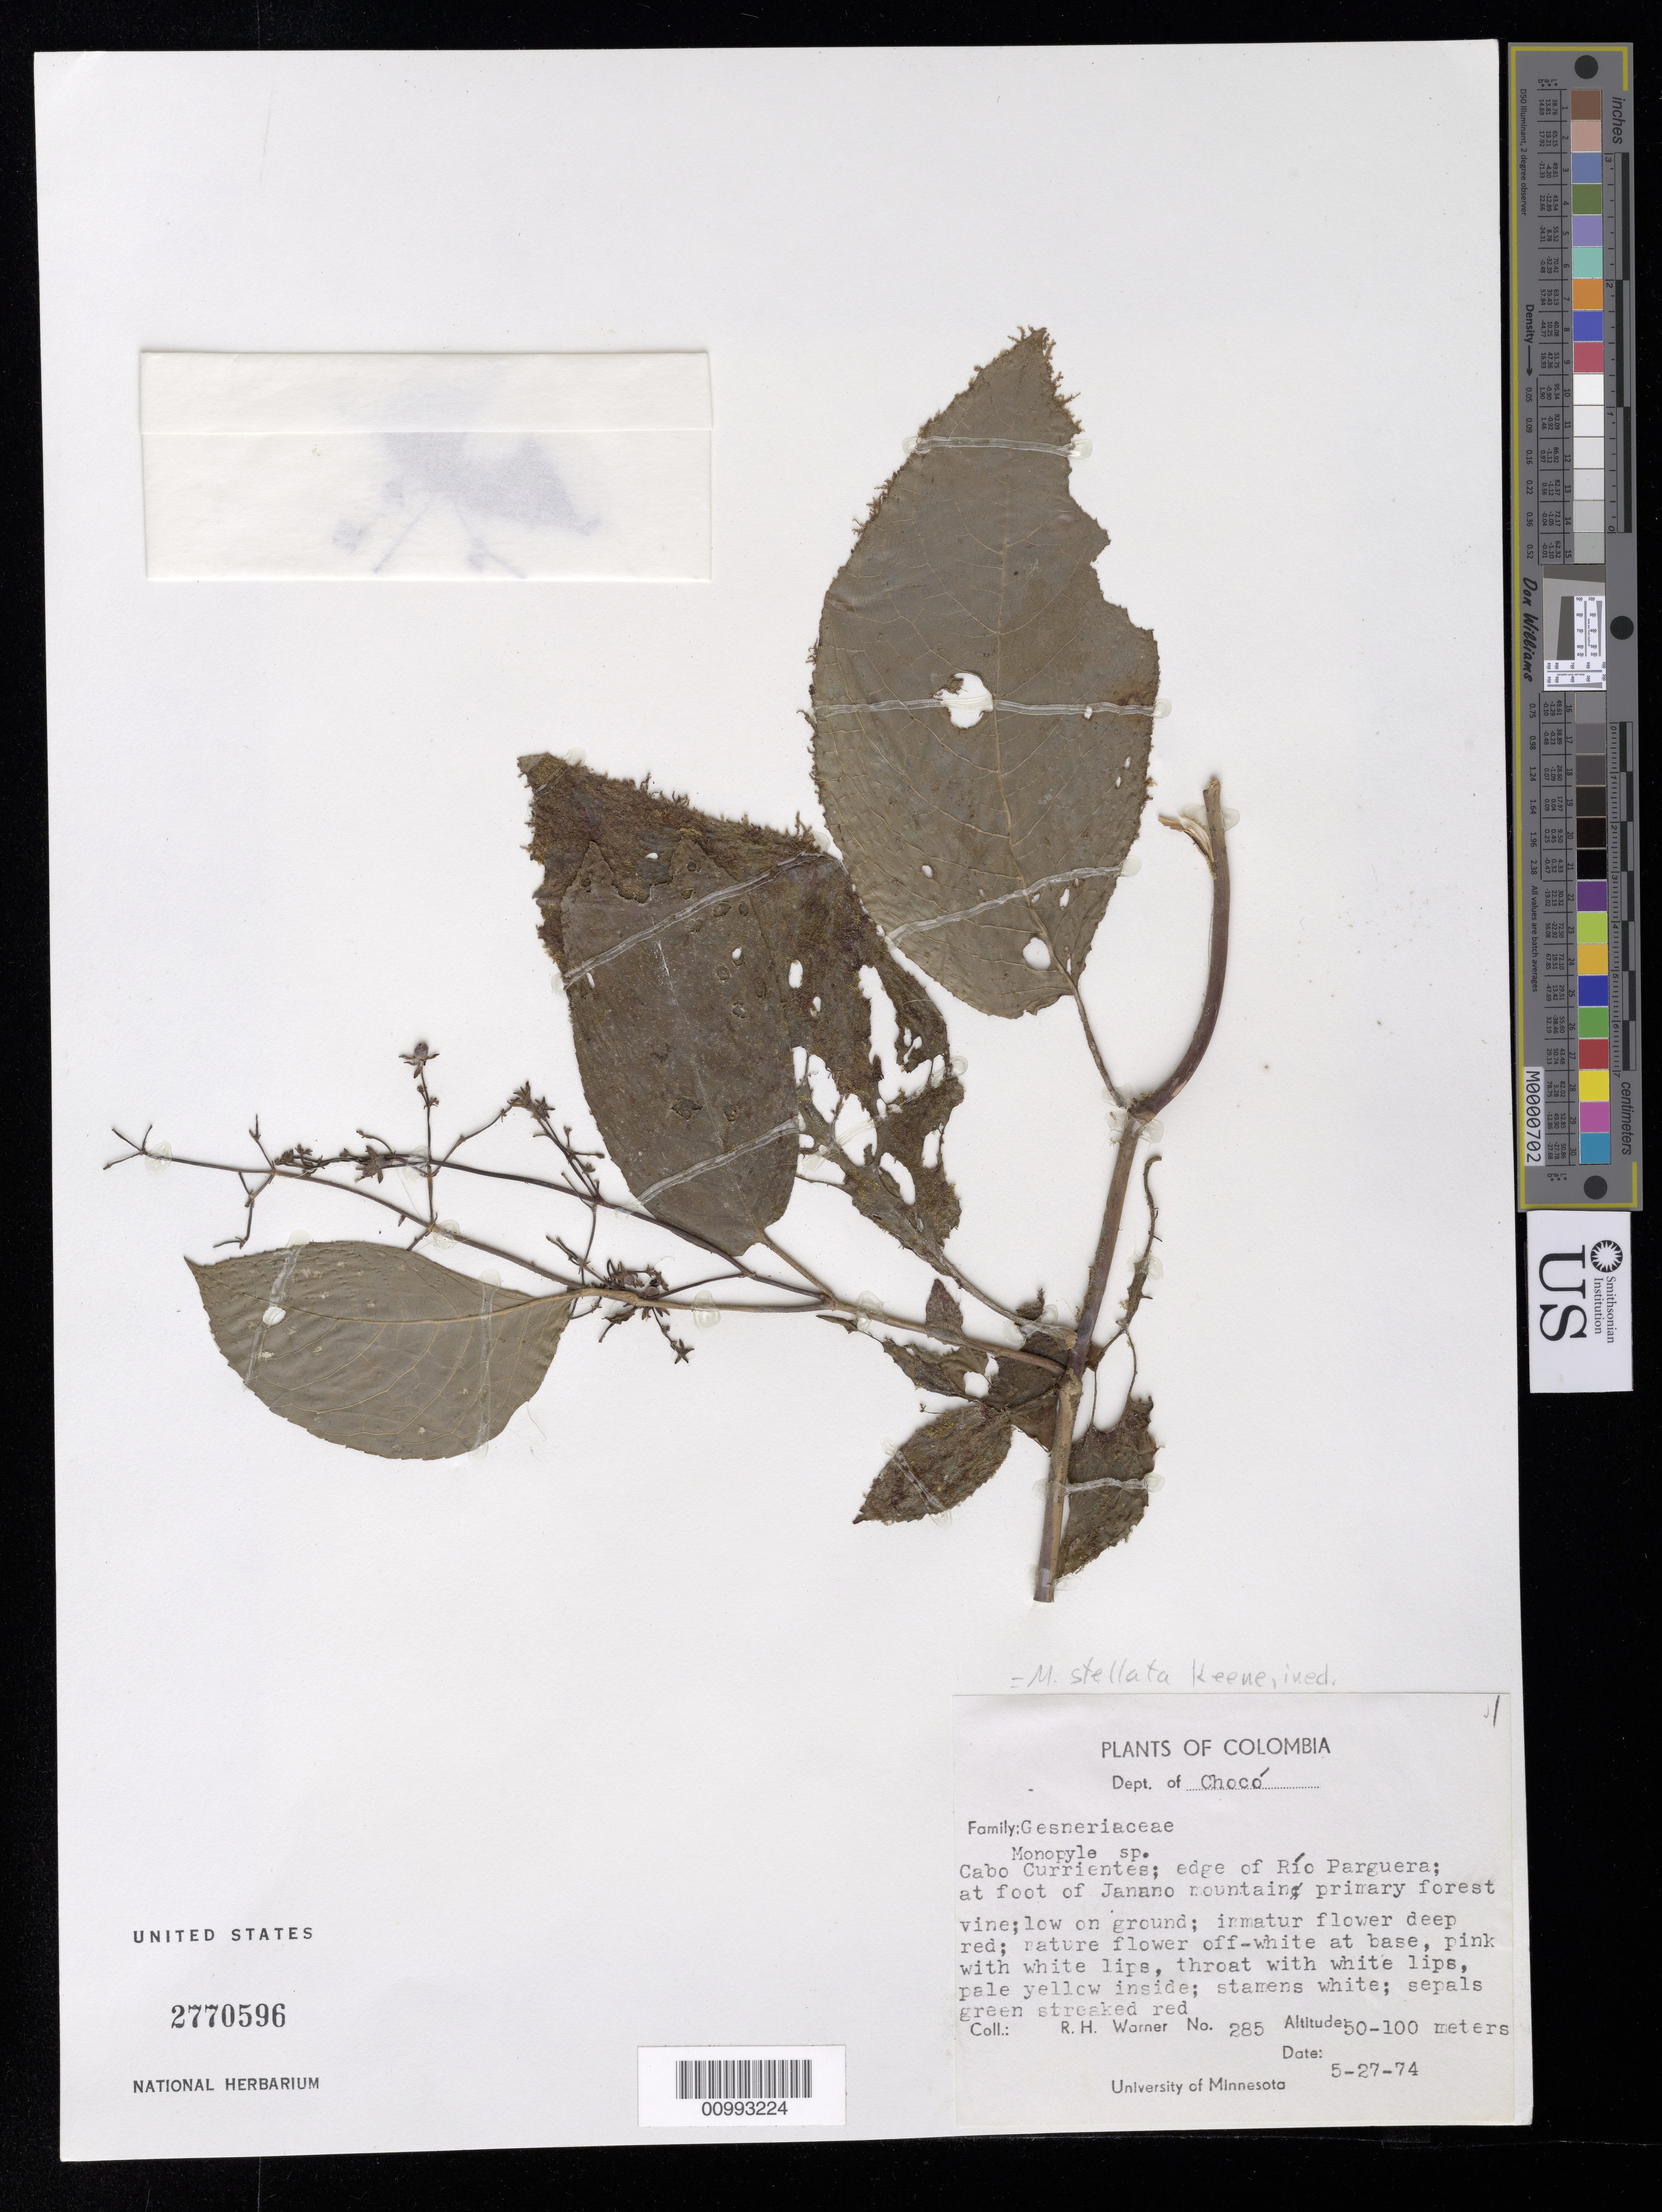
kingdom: Plantae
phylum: Tracheophyta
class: Magnoliopsida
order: Lamiales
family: Gesneriaceae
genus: Monopyle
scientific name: Monopyle sp.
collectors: R. Warner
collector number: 285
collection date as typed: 27 May 1974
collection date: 1974-05-27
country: Colombia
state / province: Chocó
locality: Cabo Corrientes, edge of Rio Parguera, at foot of Janano mountain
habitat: Primary forest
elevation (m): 50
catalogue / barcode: US 2770596